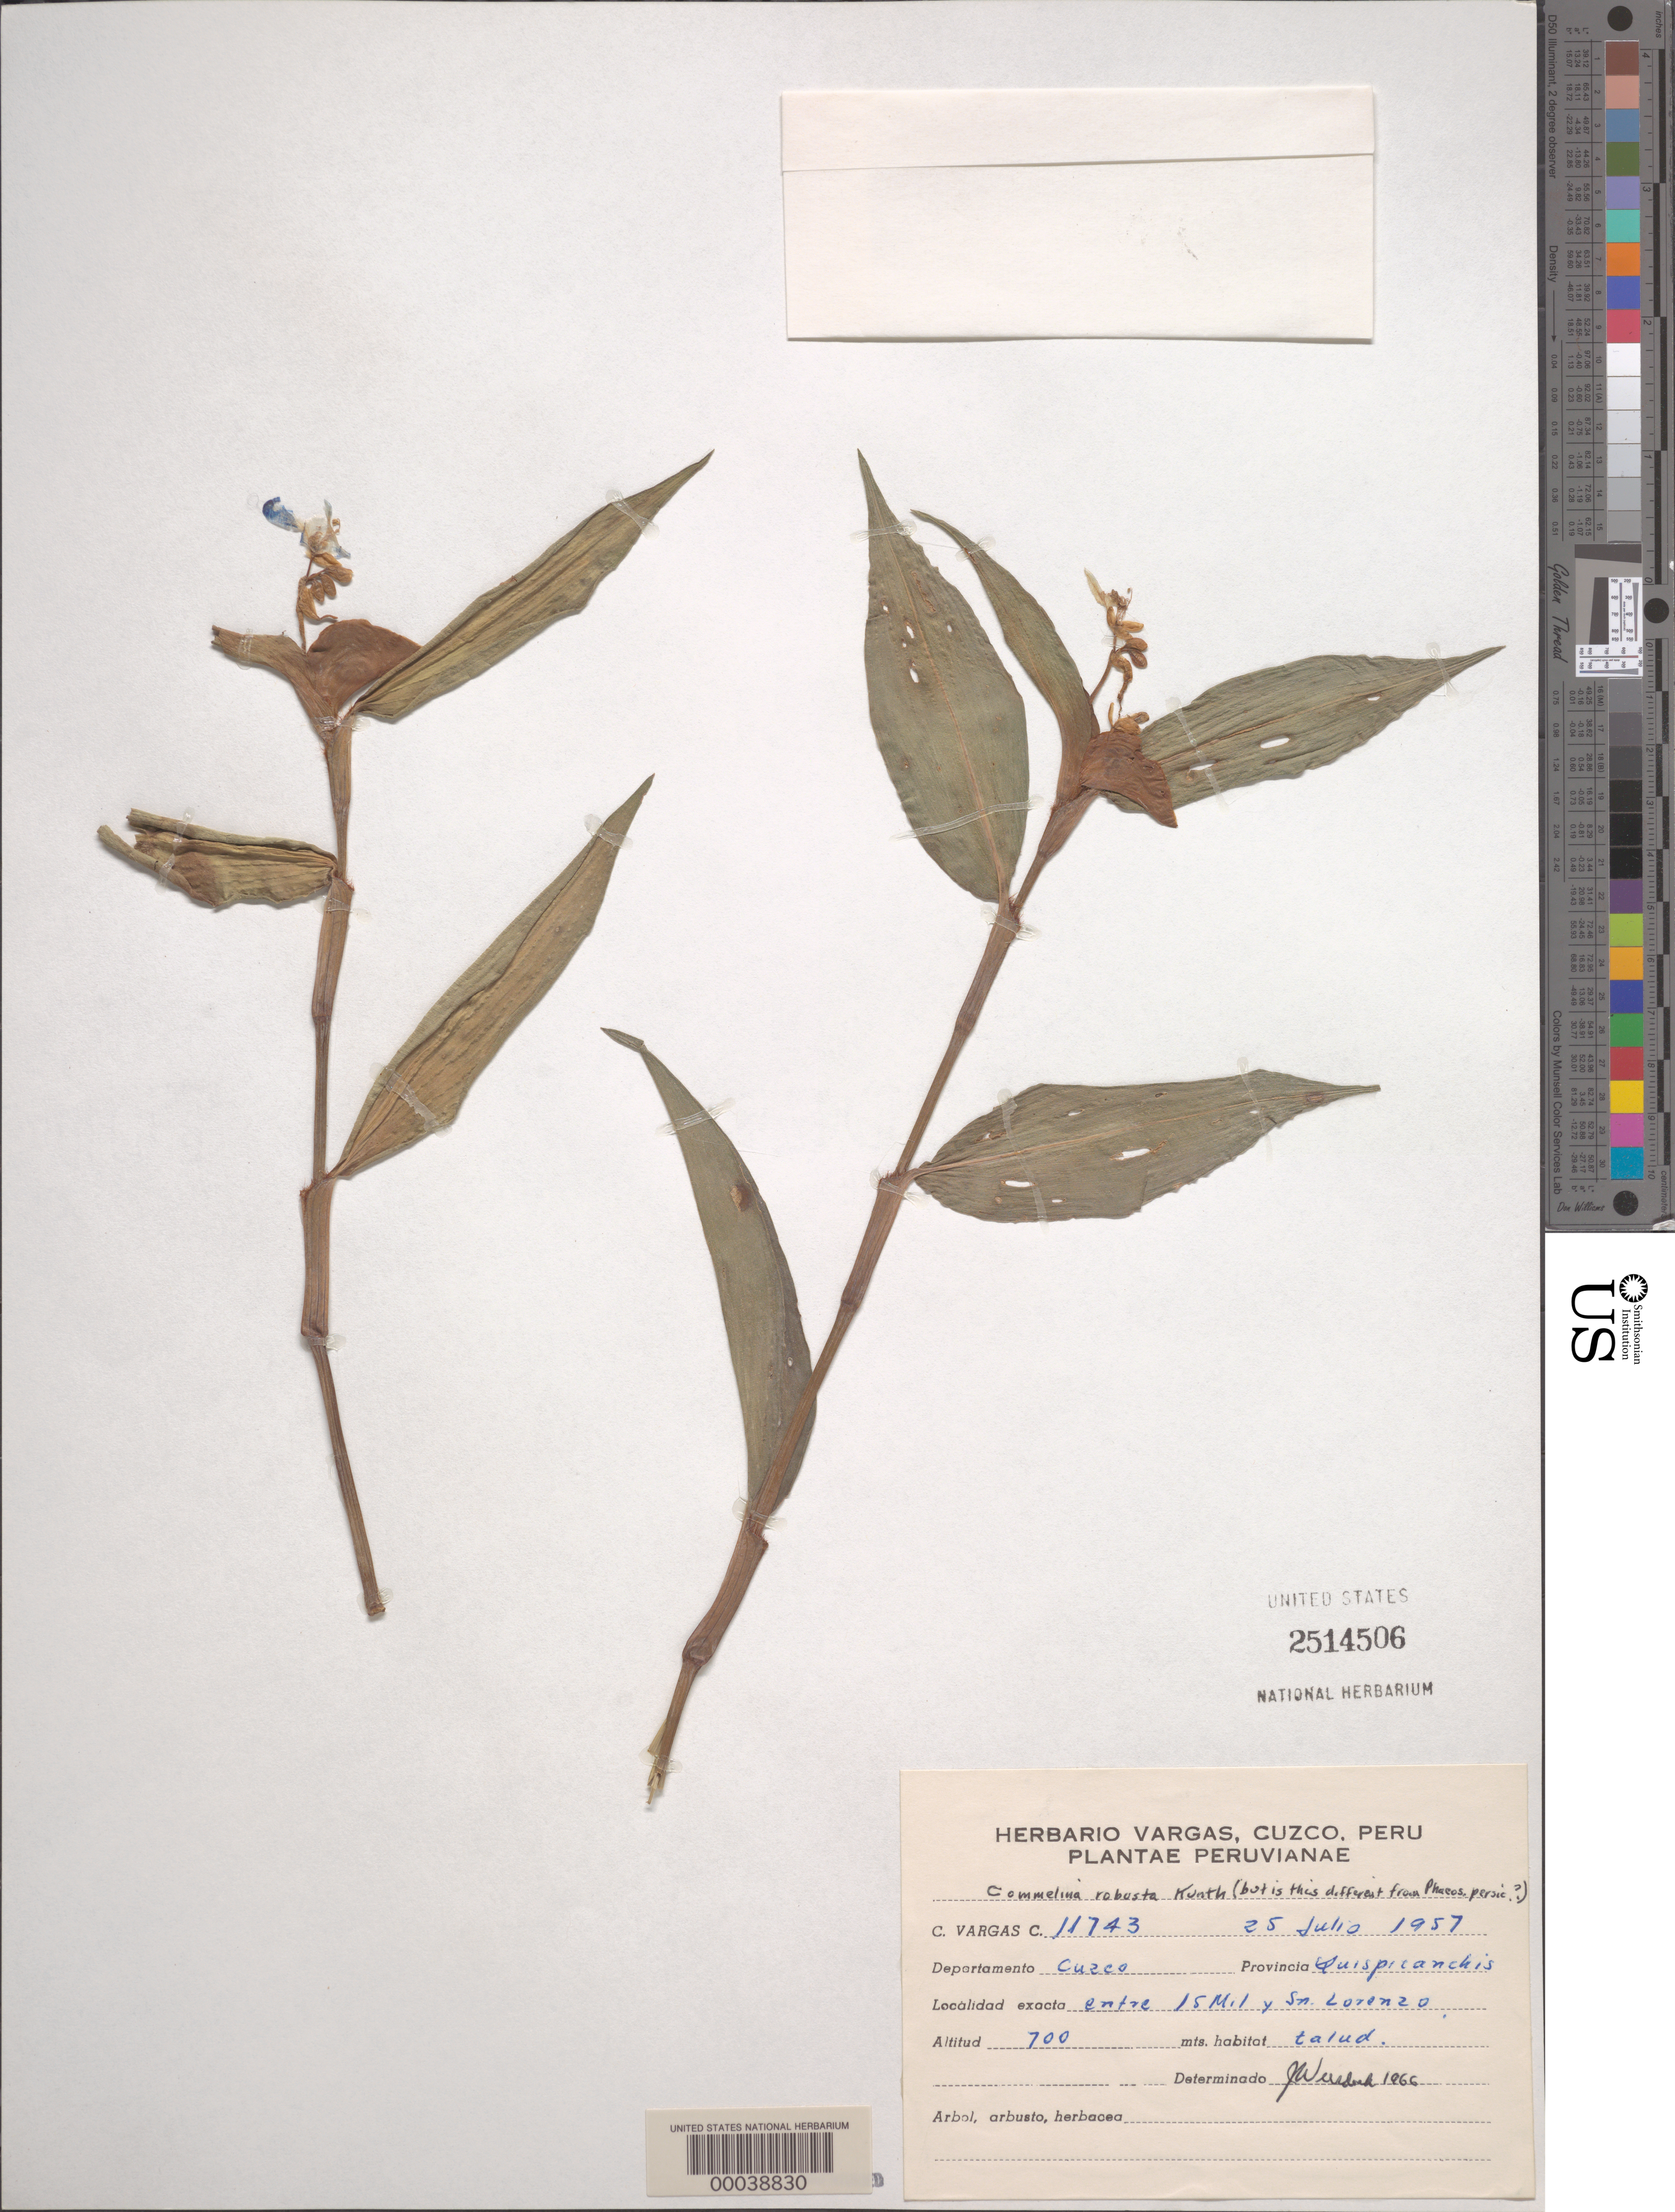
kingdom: Plantae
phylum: Tracheophyta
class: Liliopsida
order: Commelinales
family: Commelinaceae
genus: Commelina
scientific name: Commelina obliqua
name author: Vahl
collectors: C. Vargas Calderón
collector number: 11743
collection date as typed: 25 Jul 1957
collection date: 1957-07-25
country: Peru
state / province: Cusco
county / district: Quispicanchis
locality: between Ismil and San Lorenzo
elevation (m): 700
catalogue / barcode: US 2514506